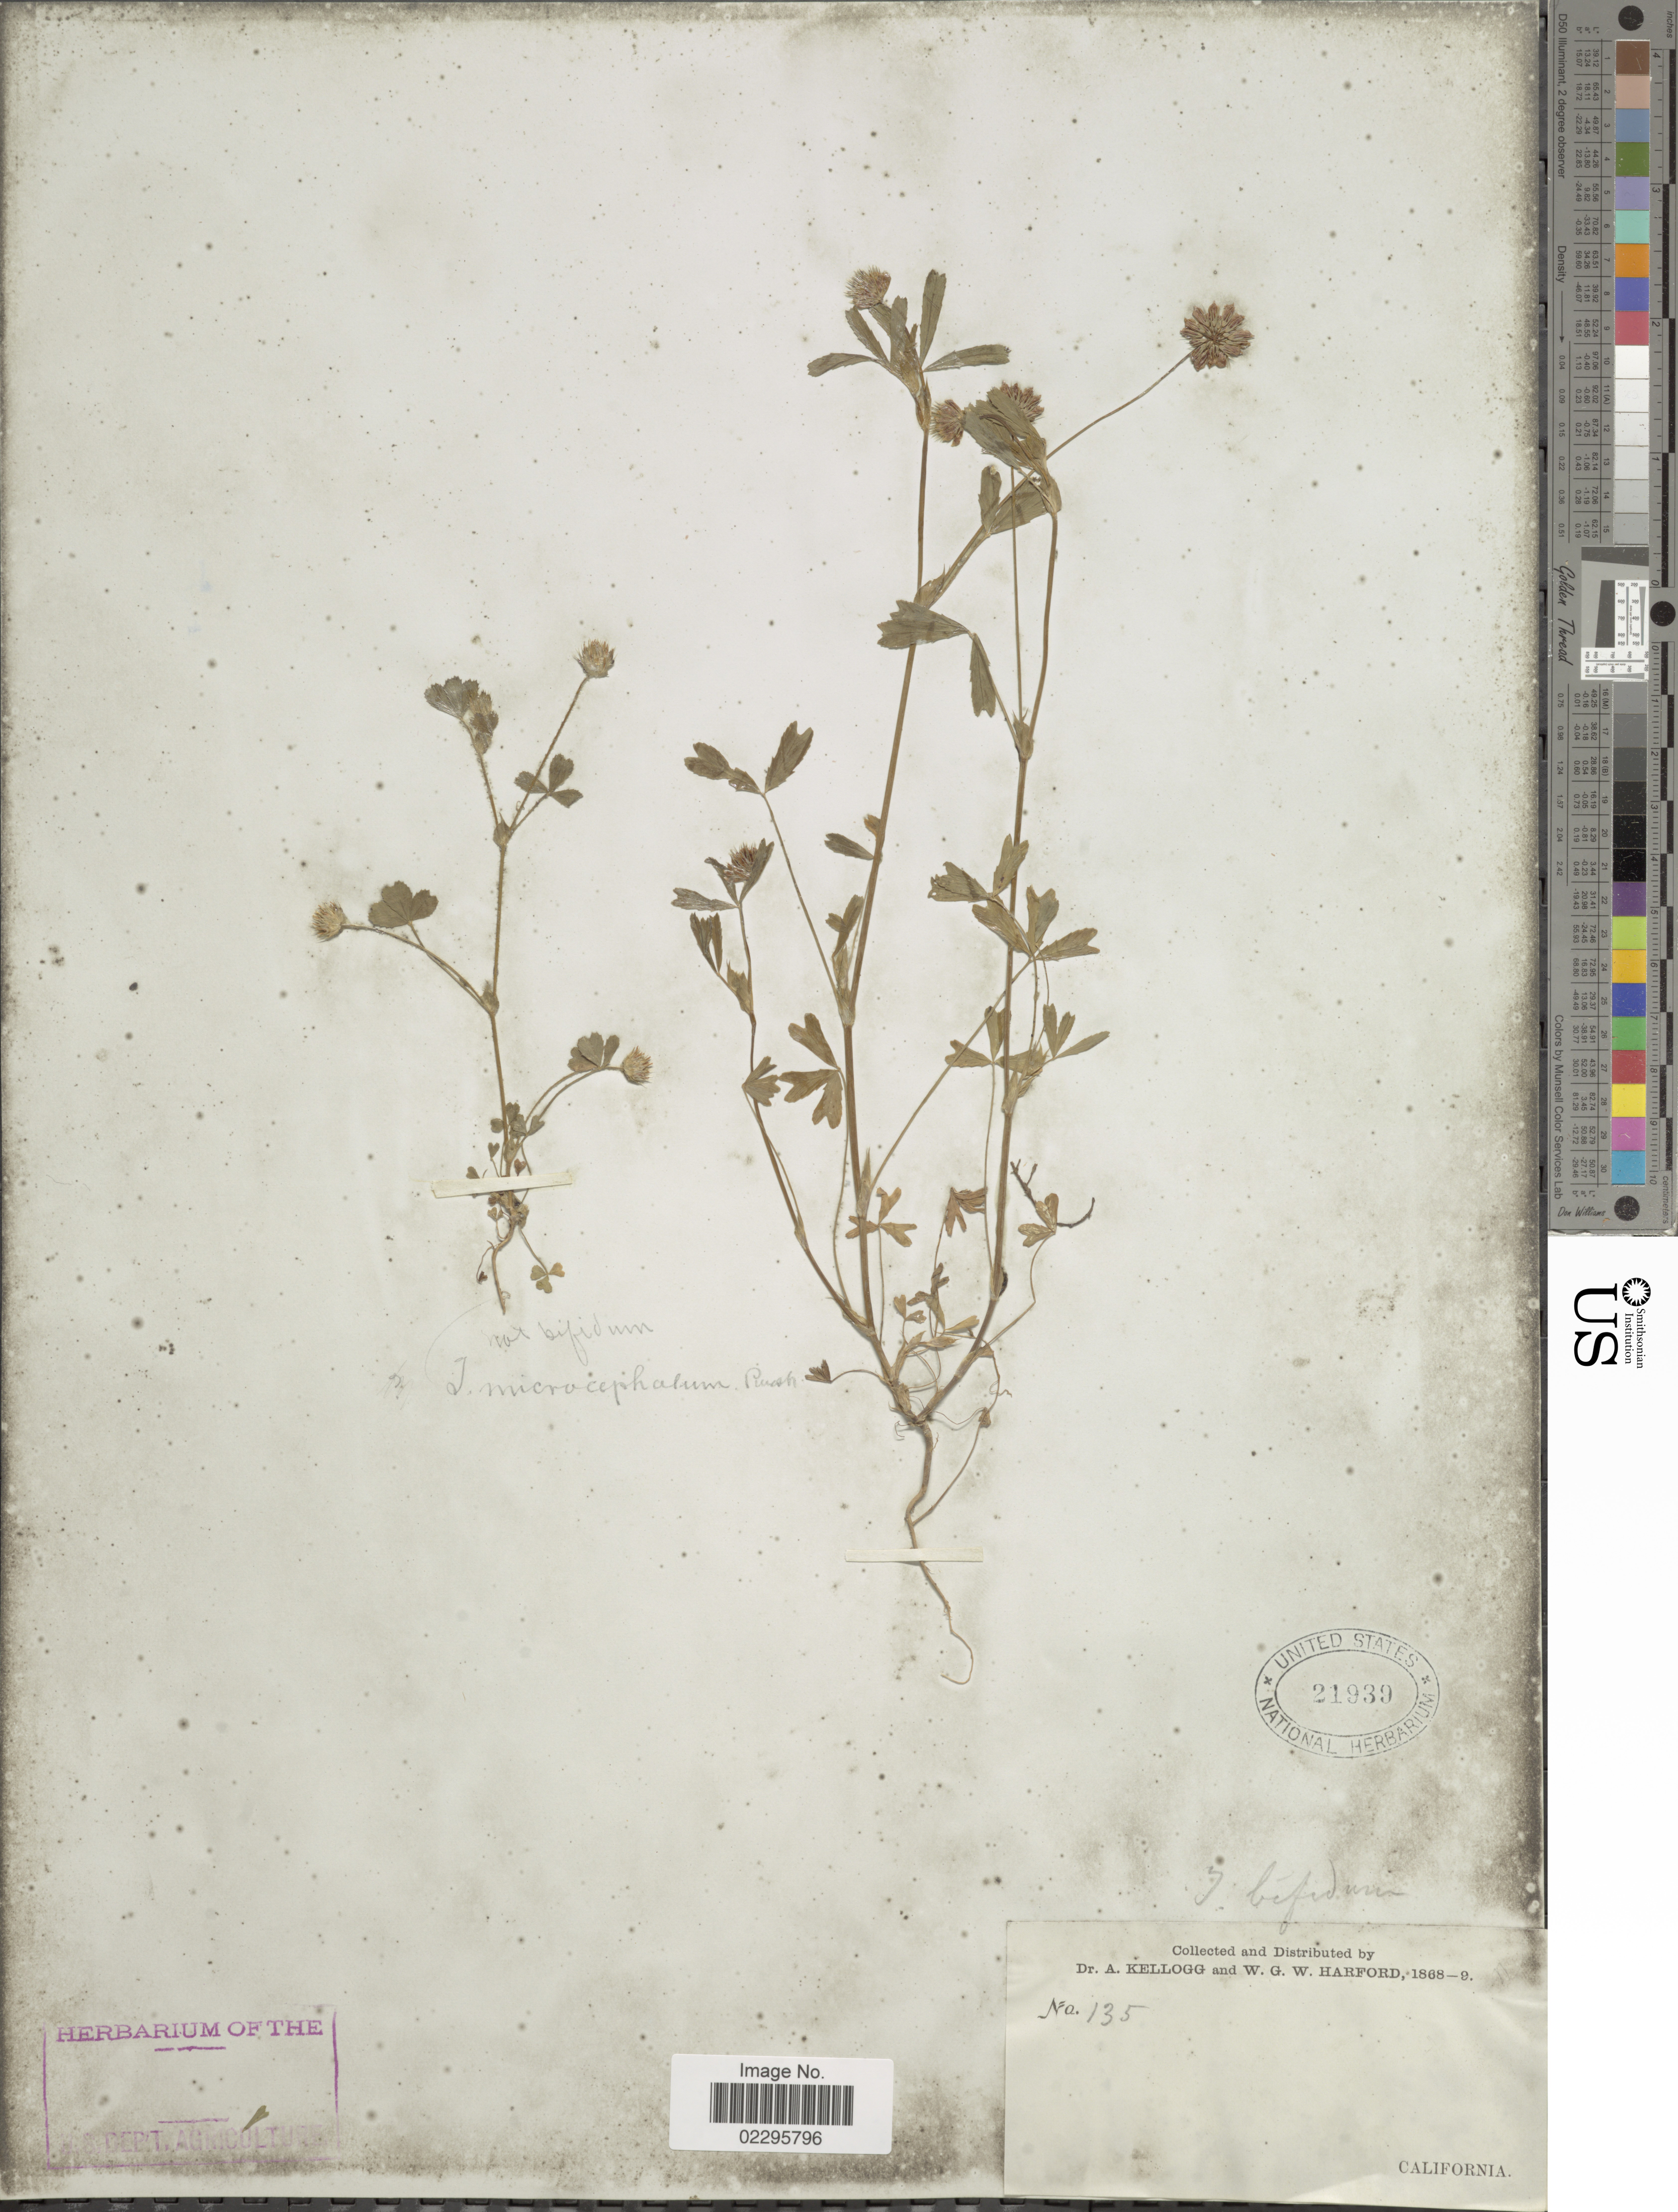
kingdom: Plantae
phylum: Tracheophyta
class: Magnoliopsida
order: Fabales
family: Fabaceae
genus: Trifolium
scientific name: Trifolium bifidum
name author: A. Gray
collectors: A. Kellogg & W. G. W. Harford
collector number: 135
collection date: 1868/1869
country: United States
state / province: California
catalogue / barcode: US 21939